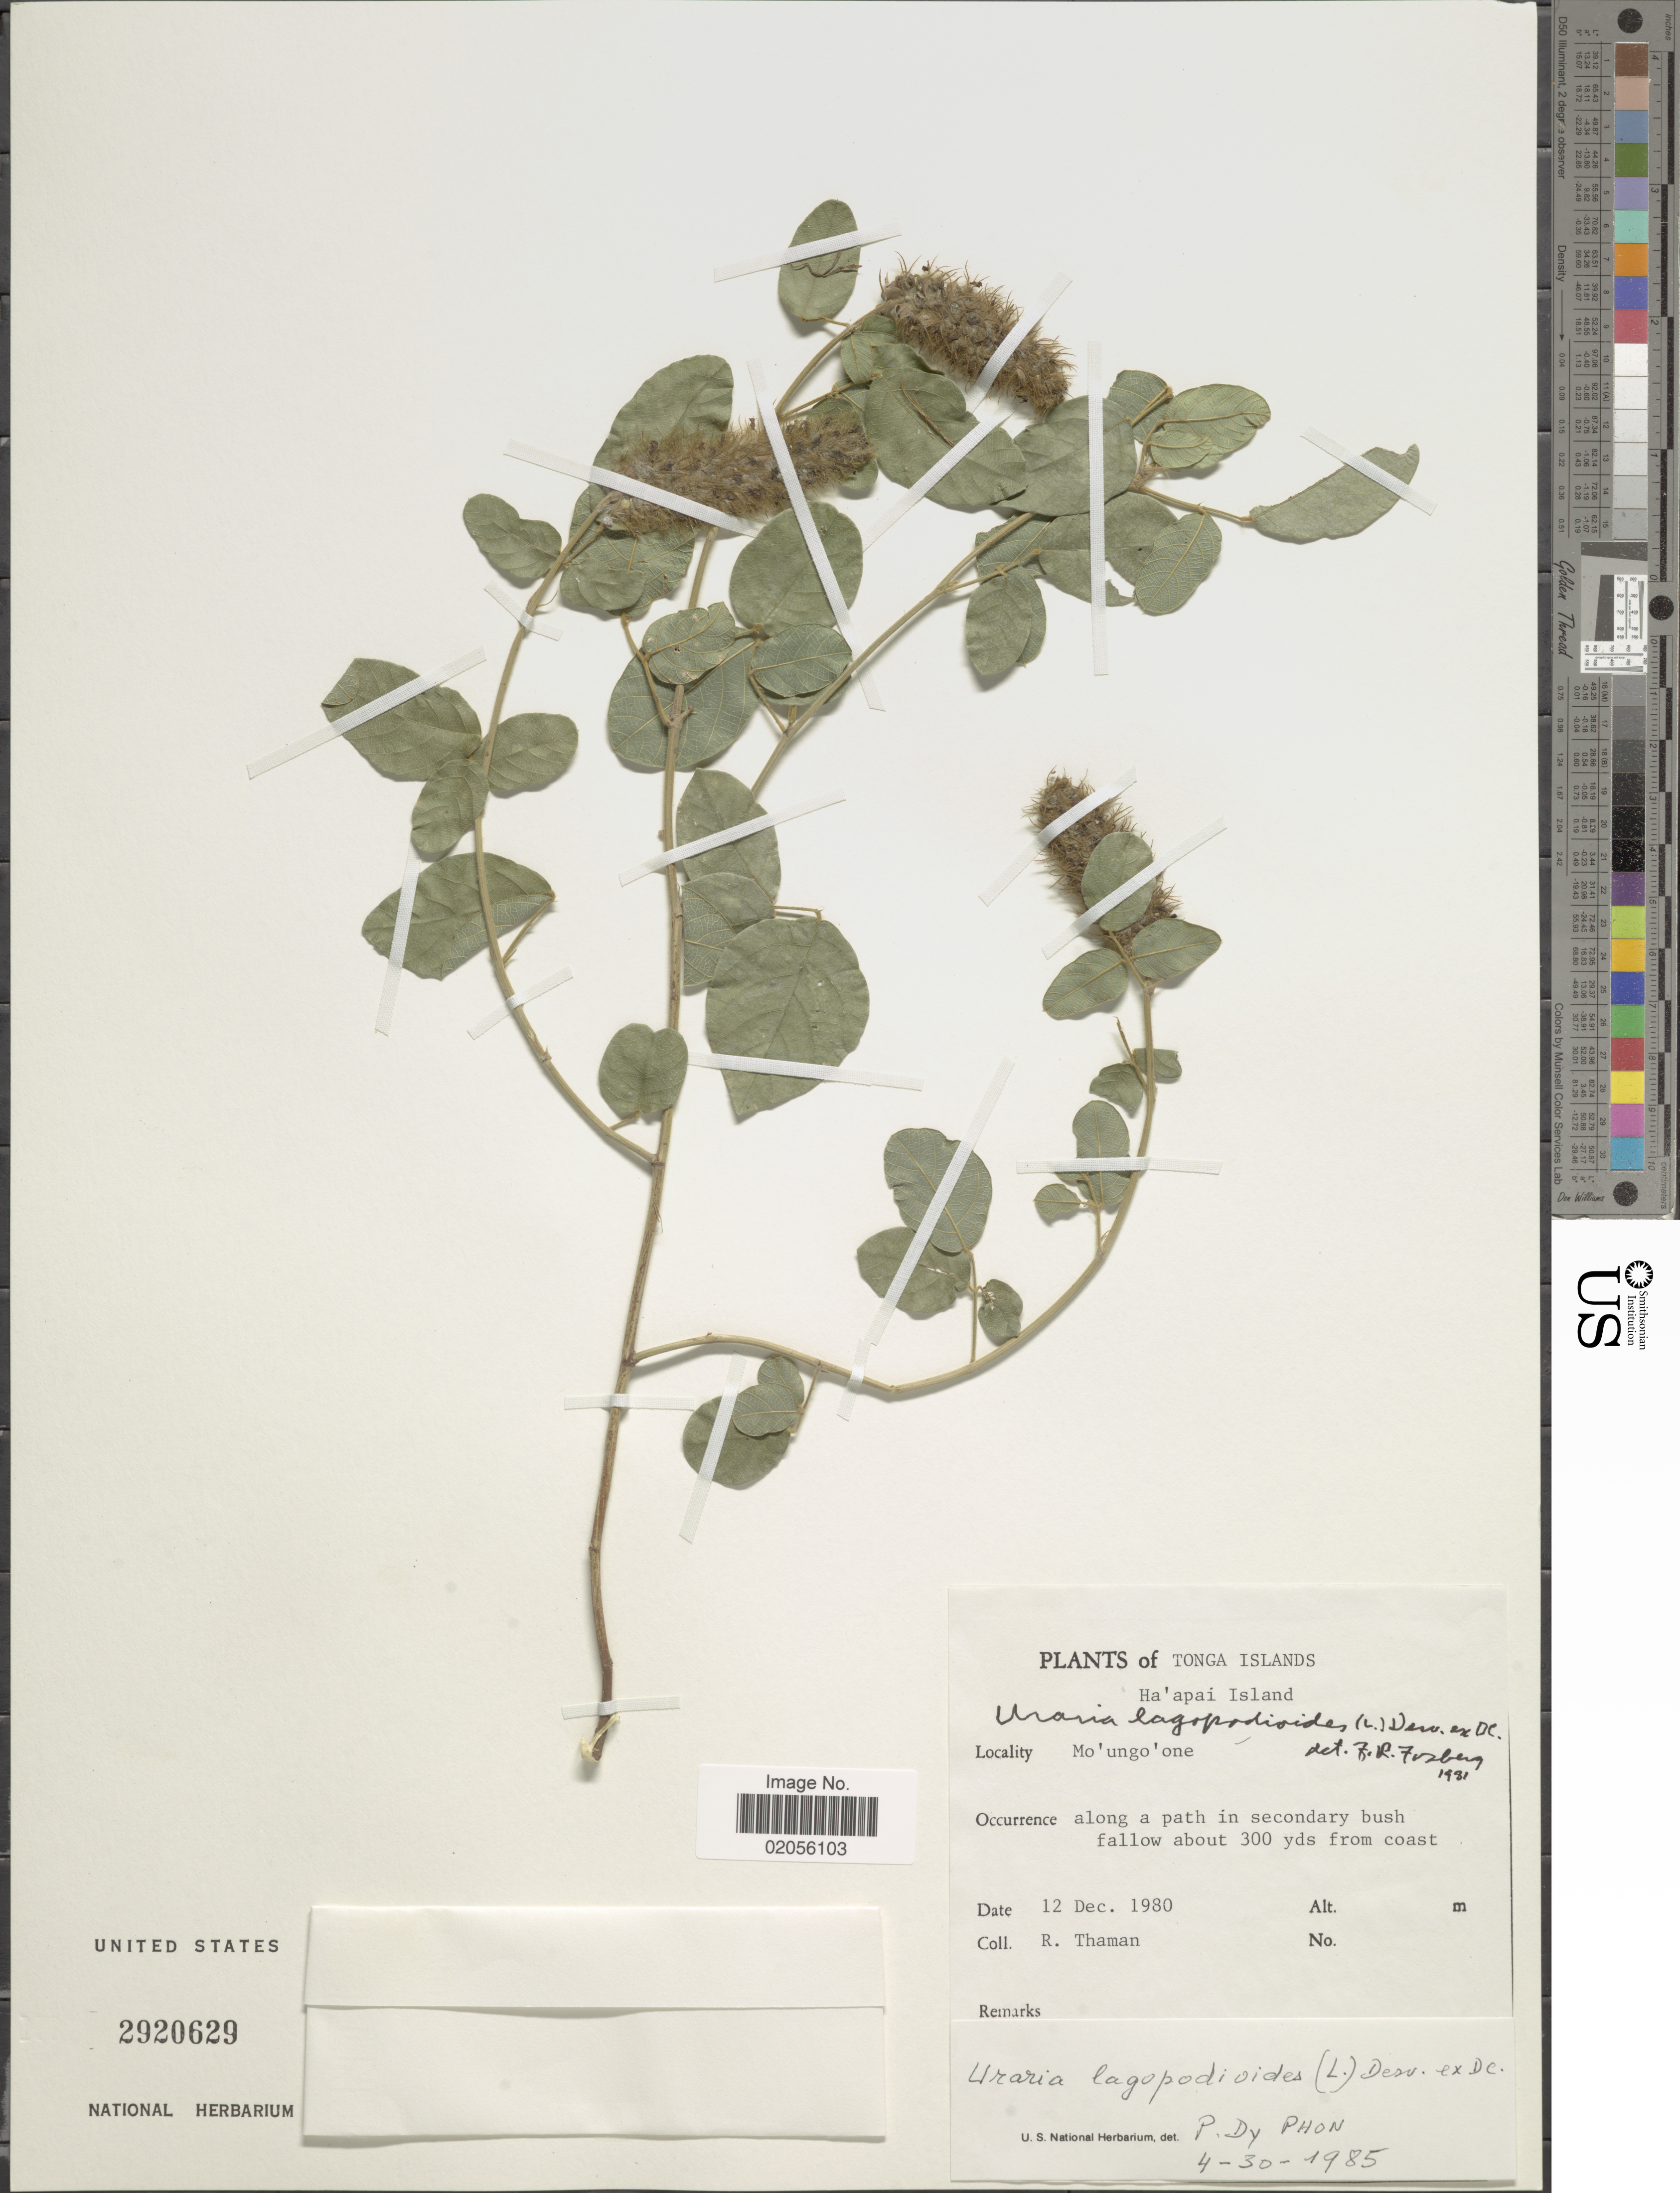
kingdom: Plantae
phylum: Tracheophyta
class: Magnoliopsida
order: Fabales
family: Fabaceae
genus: Uraria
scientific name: Uraria lagopodioides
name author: (L.) Desv. ex DC.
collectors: R. Thaman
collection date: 1980-12-12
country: Tonga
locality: Ha'apai Island. Mo'ungo'one. about 300 yds from coast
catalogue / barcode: US 2920629